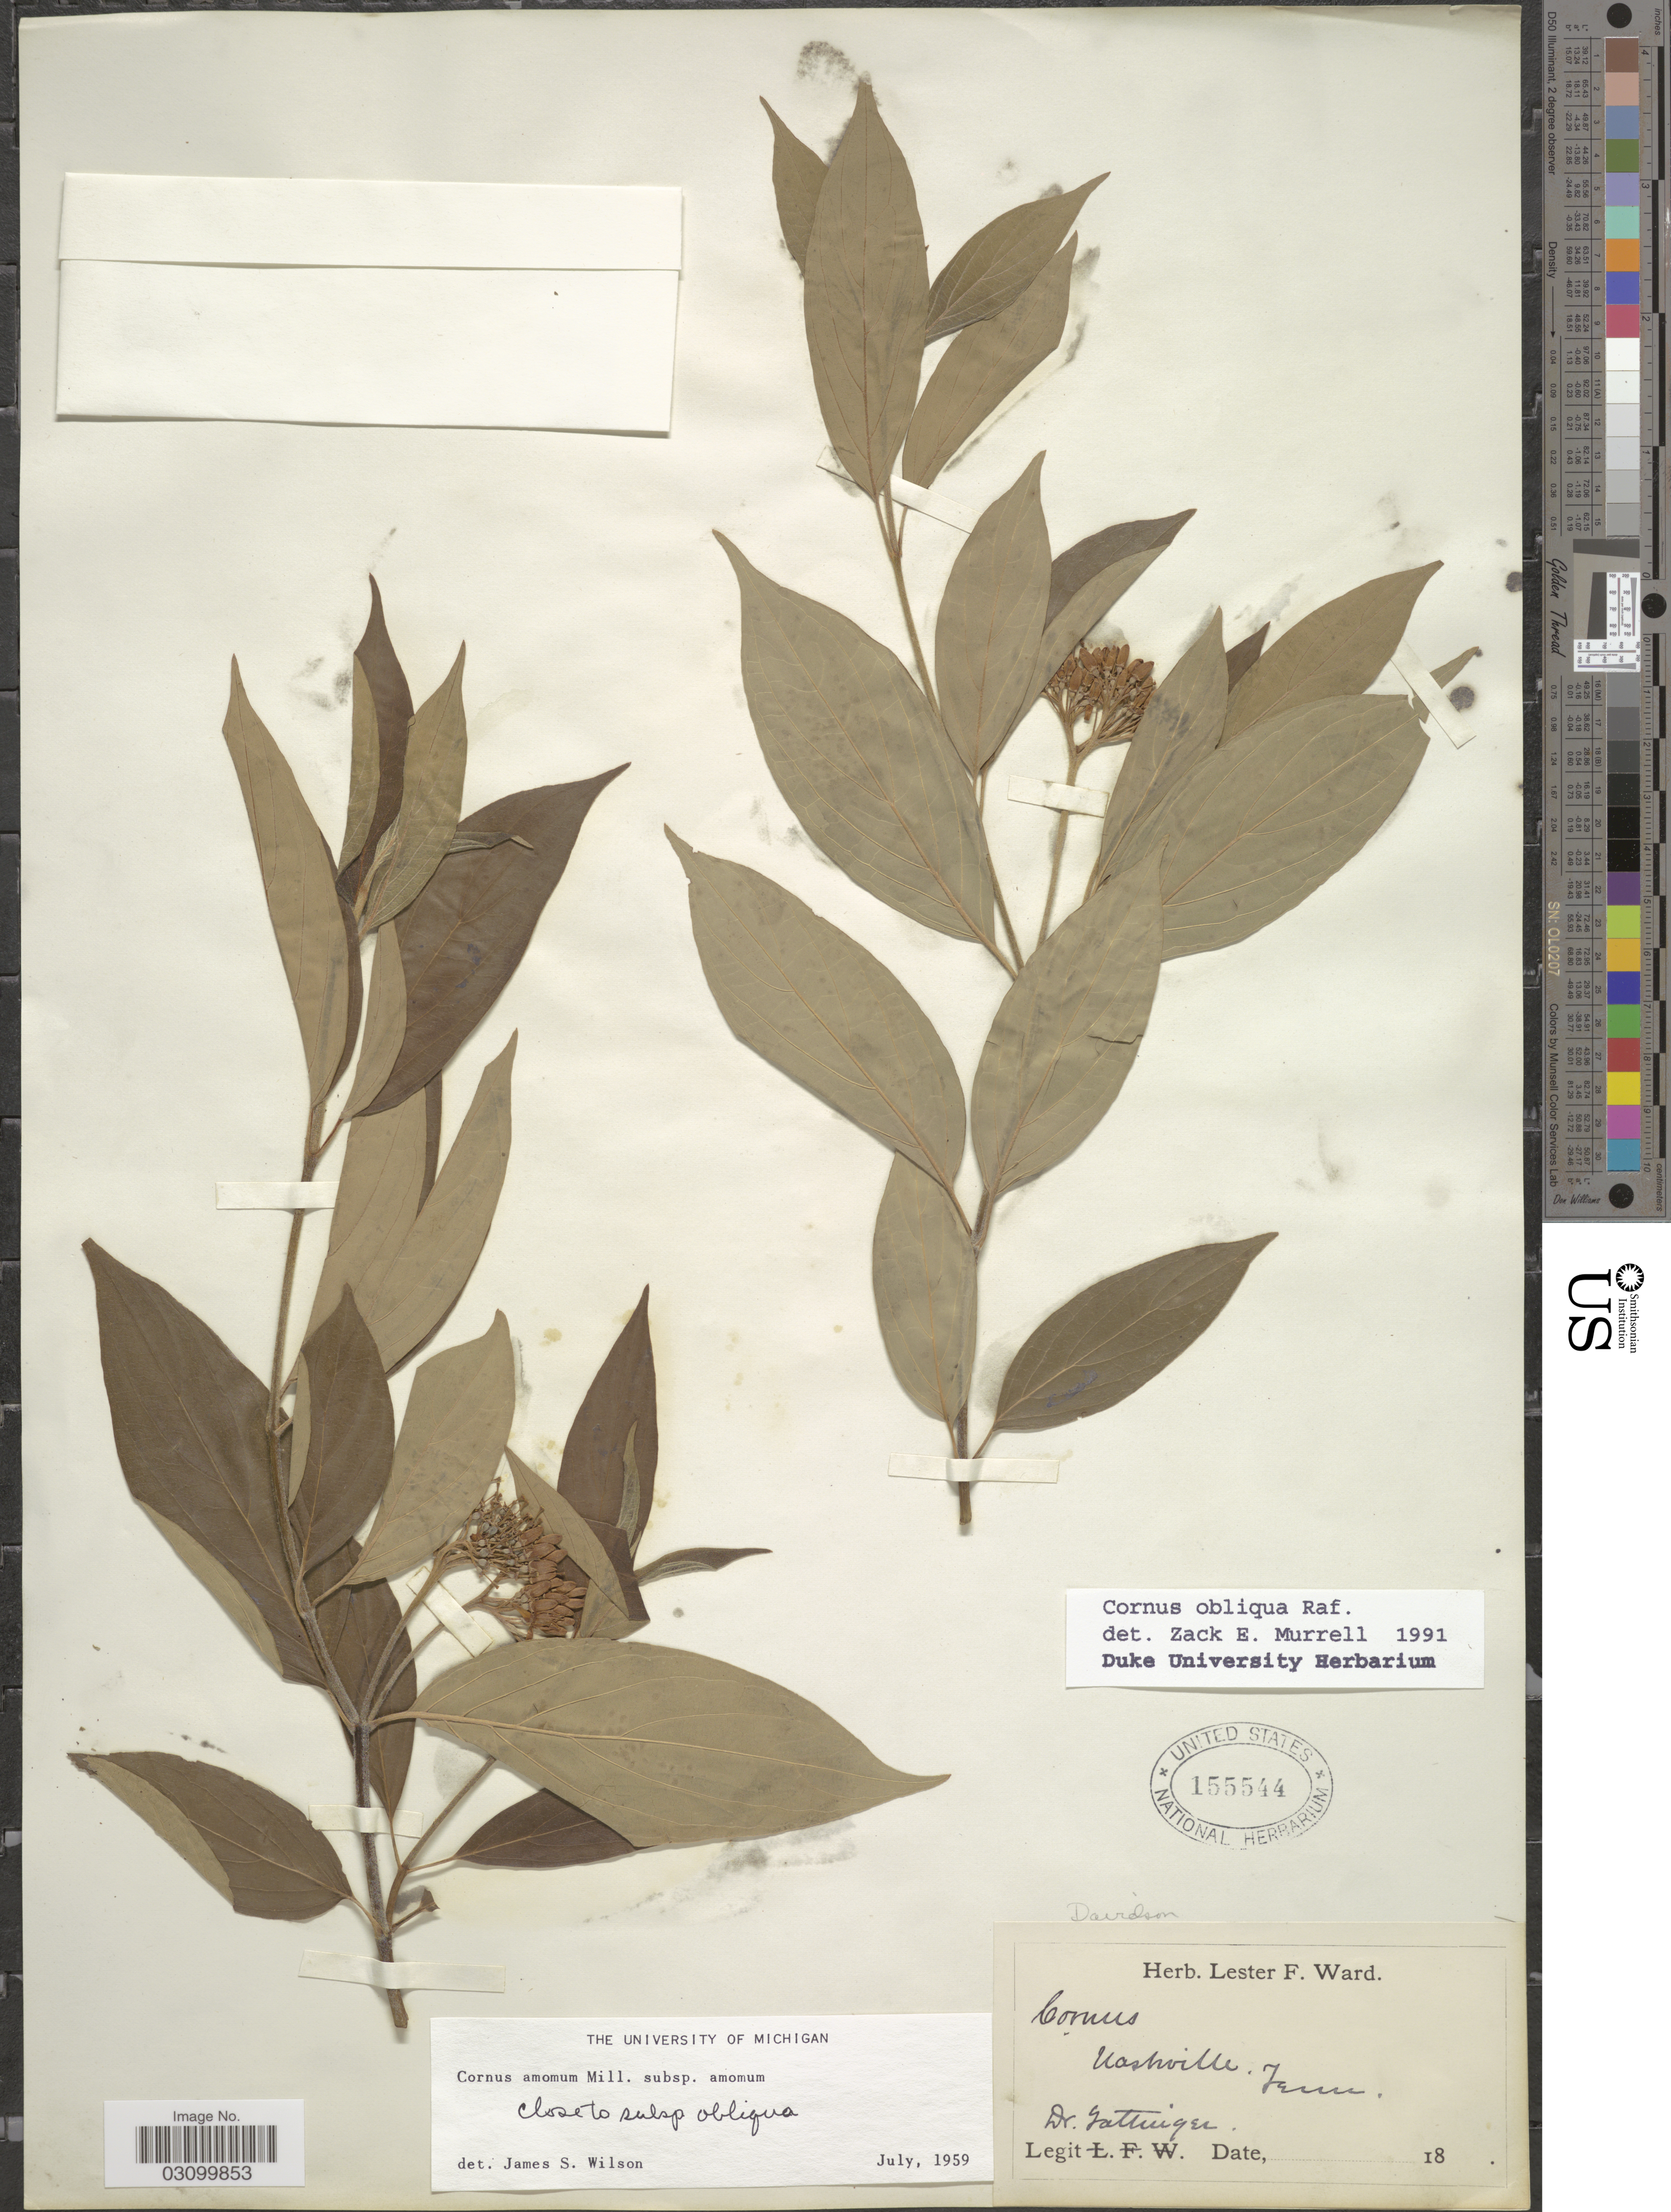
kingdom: Plantae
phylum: Tracheophyta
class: Magnoliopsida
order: Cornales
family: Cornaceae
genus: Cornus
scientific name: Cornus obliqua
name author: Raf.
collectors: Gattinger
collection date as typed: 18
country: United States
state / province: Tennessee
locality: Davidson. Nashville.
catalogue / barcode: US 155544